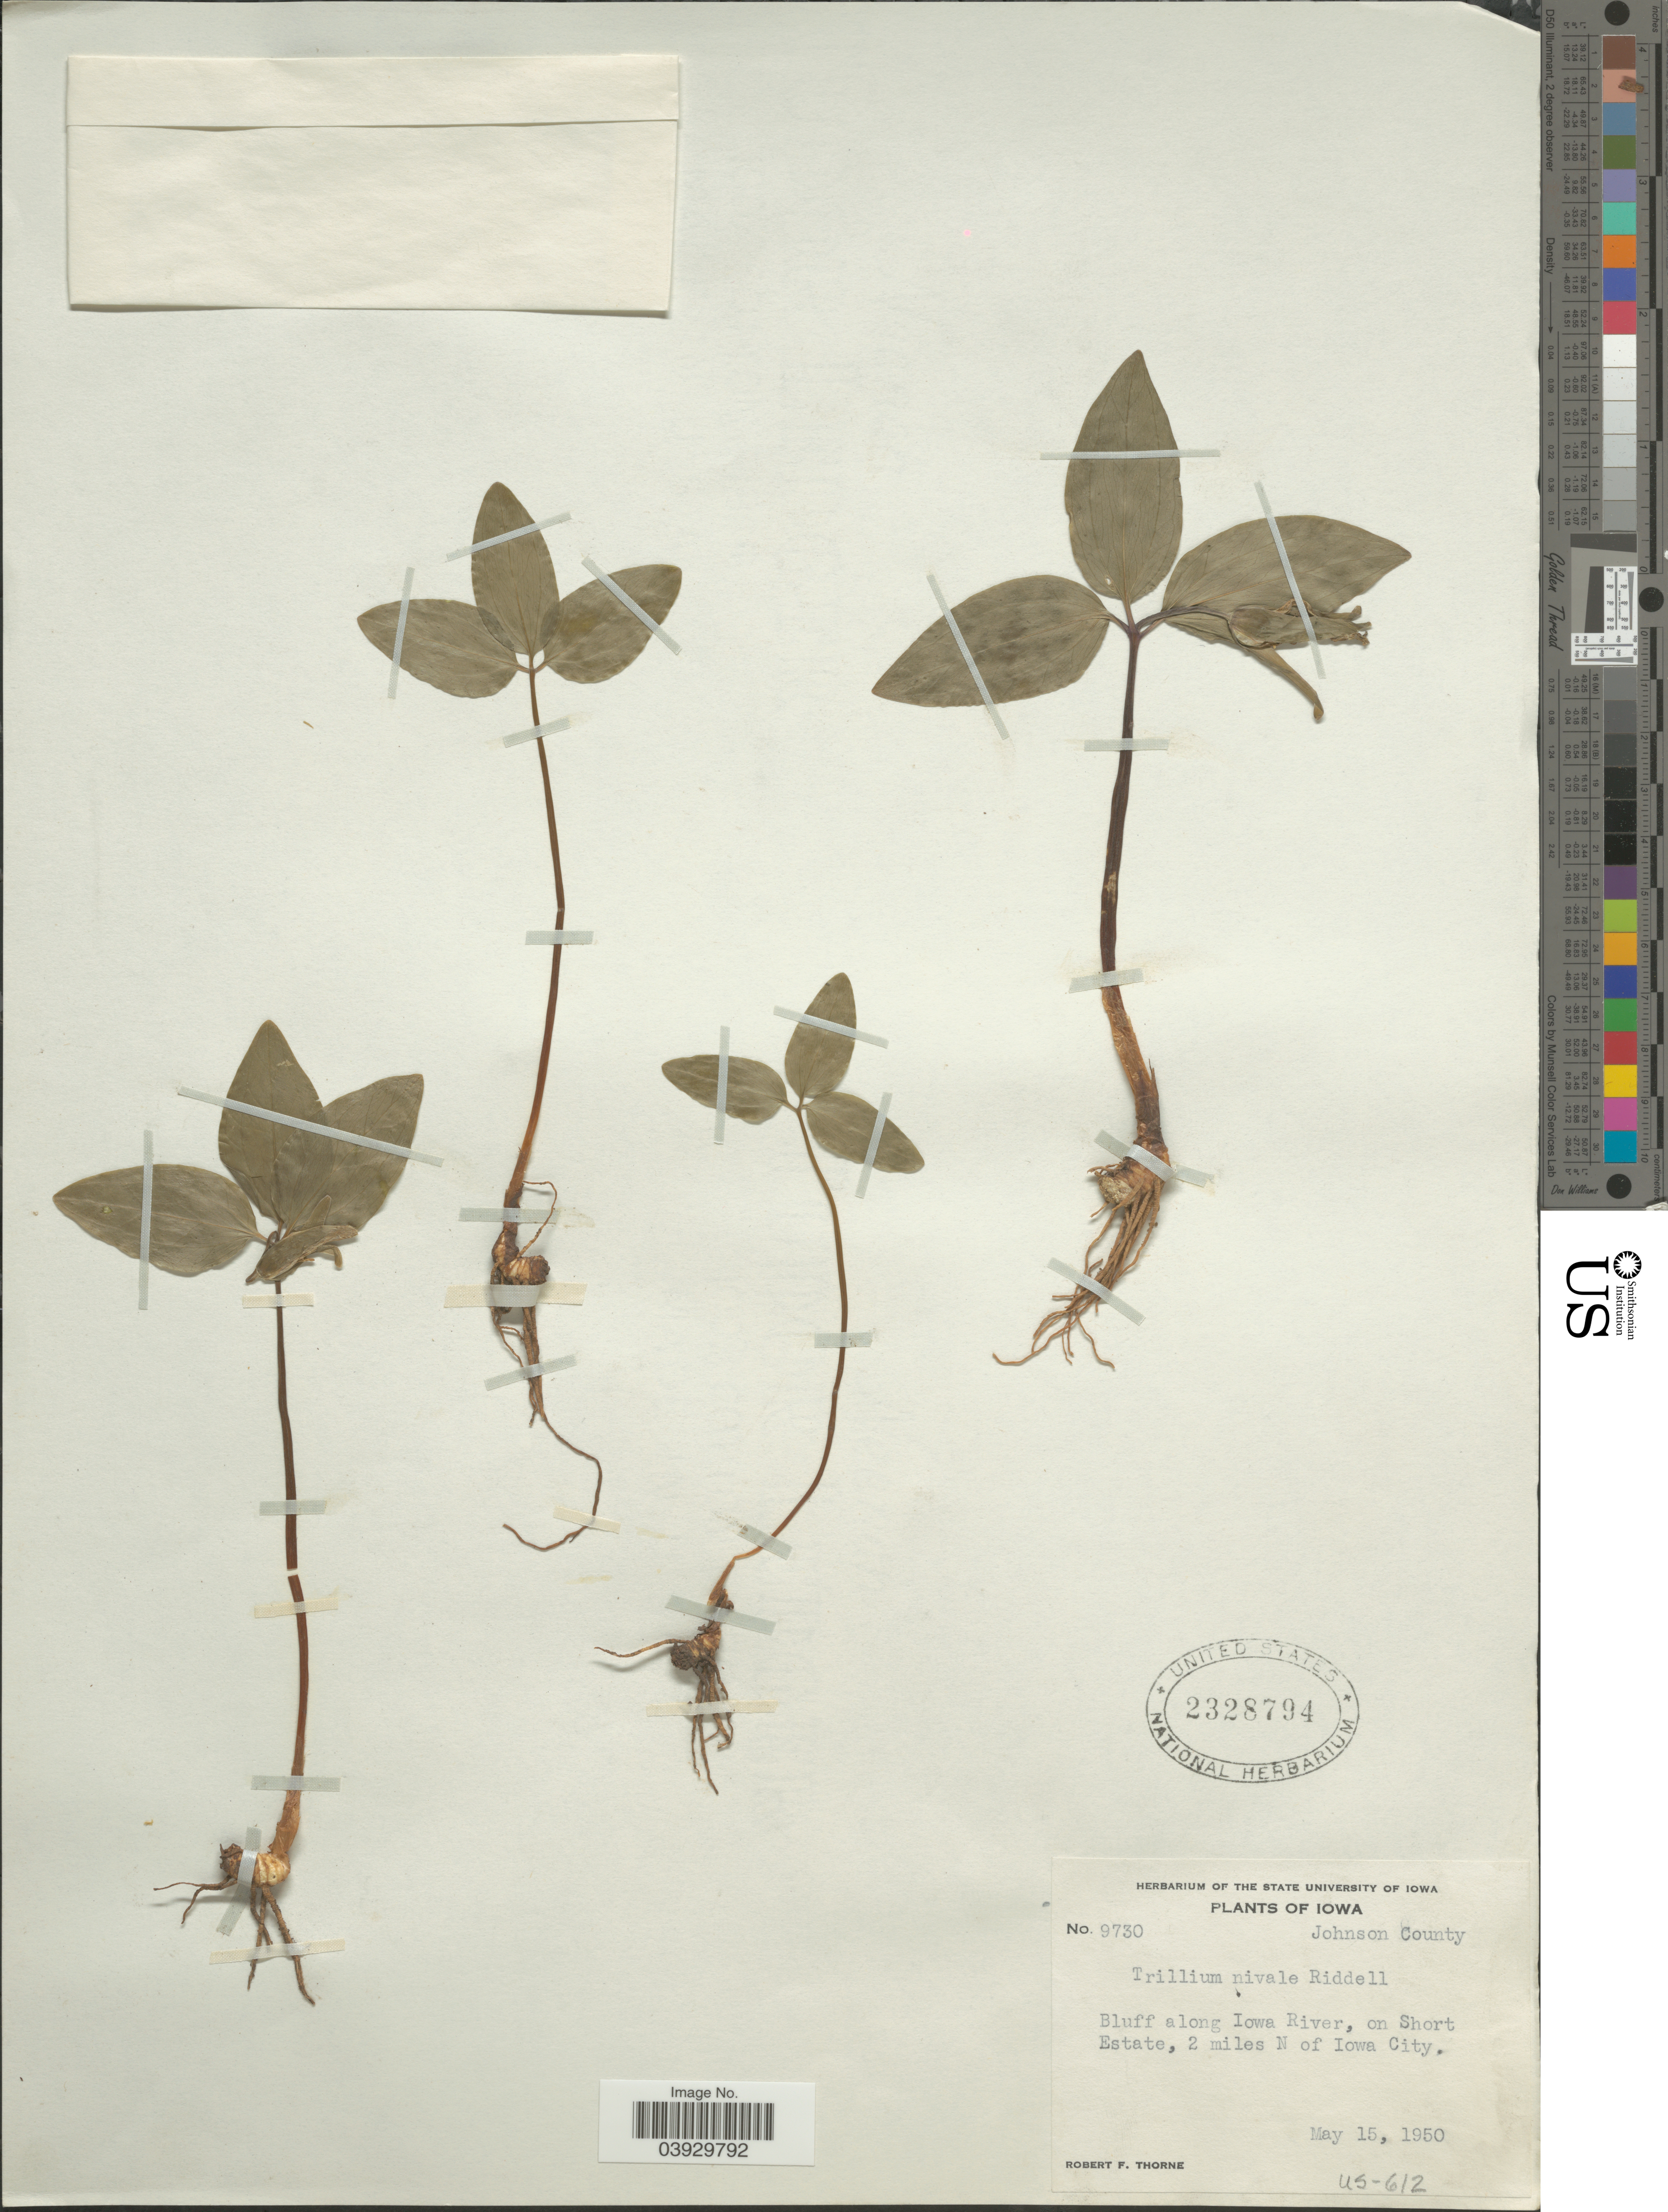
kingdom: Plantae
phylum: Tracheophyta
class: Liliopsida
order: Liliales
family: Melanthiaceae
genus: Trillium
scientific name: Trillium nivale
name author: Riddell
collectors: R. F. Thorne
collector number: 9730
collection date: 1950-05-15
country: United States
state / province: Iowa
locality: Johnson County. Bluff along Iowa River, on Short Estate, 2 miles N of Iowa City.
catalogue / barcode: US 2328794